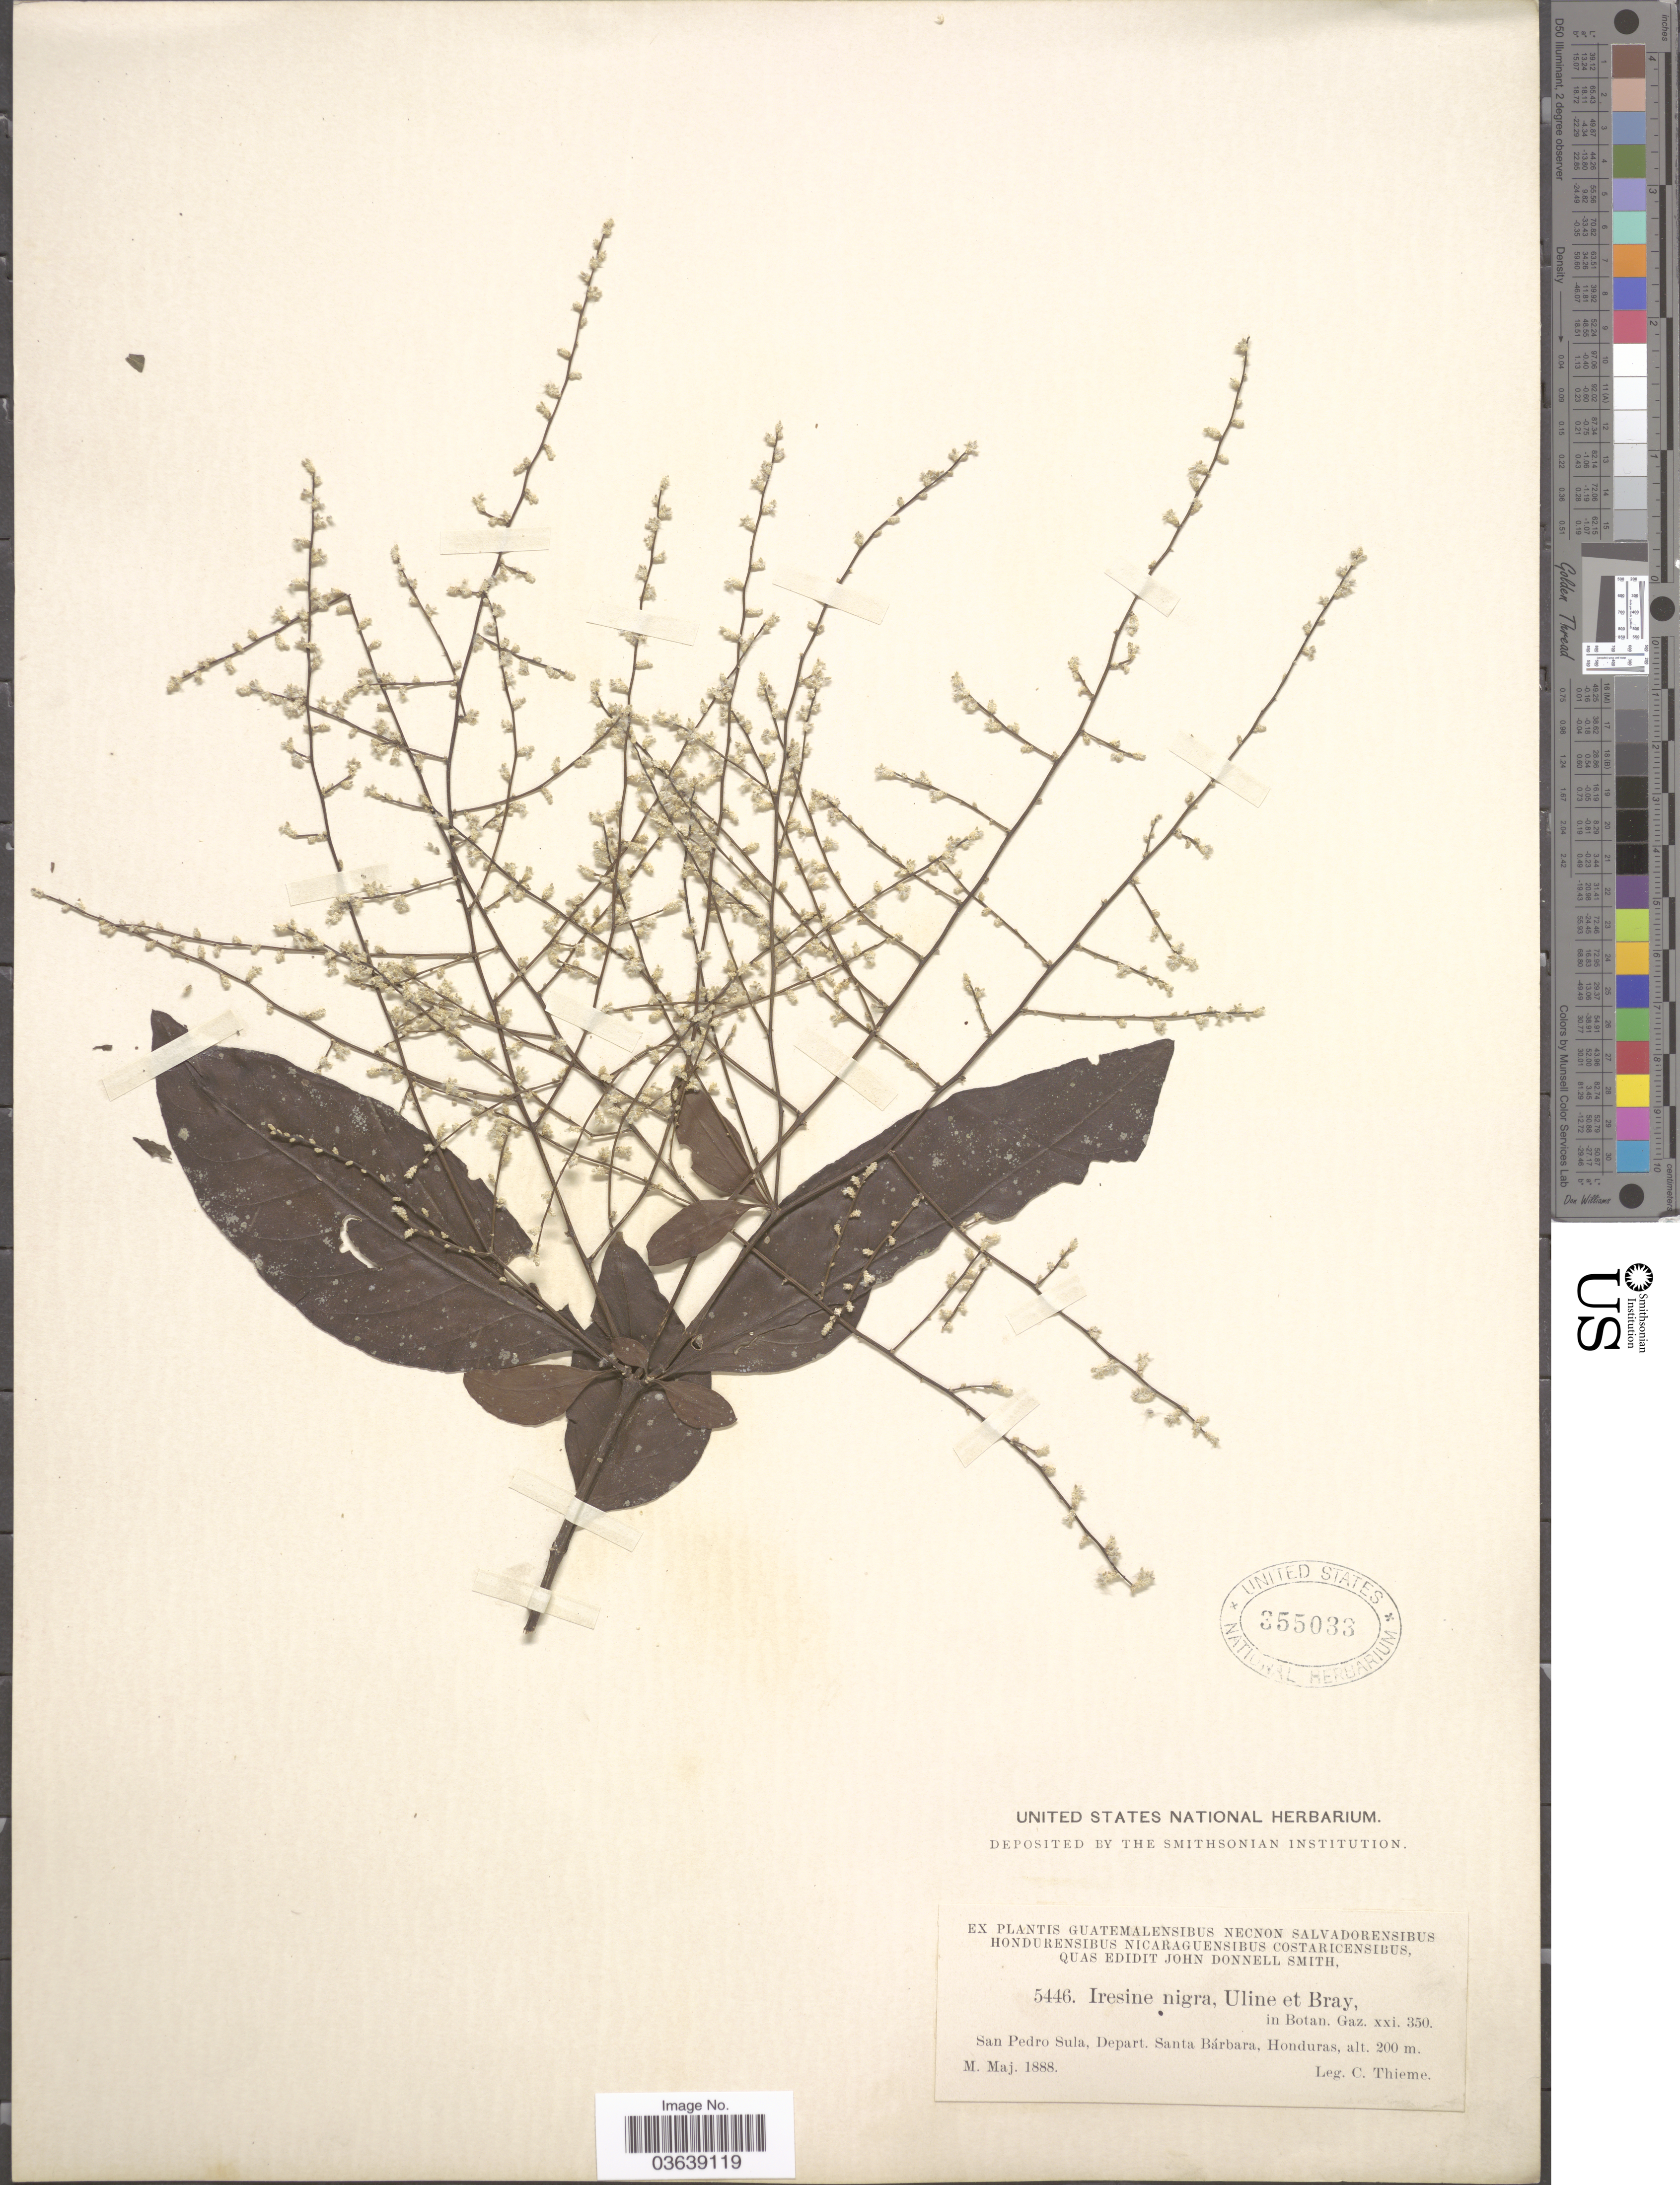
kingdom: Plantae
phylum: Tracheophyta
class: Magnoliopsida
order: Caryophyllales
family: Amaranthaceae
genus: Iresine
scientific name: Iresine nigra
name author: Uline & W.L. Bray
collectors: C. Thieme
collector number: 5446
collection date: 1888-05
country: Honduras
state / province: Santa Bárbara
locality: San Pedro Sula, Depart. Santa Bárbara.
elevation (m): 200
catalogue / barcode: US 355033